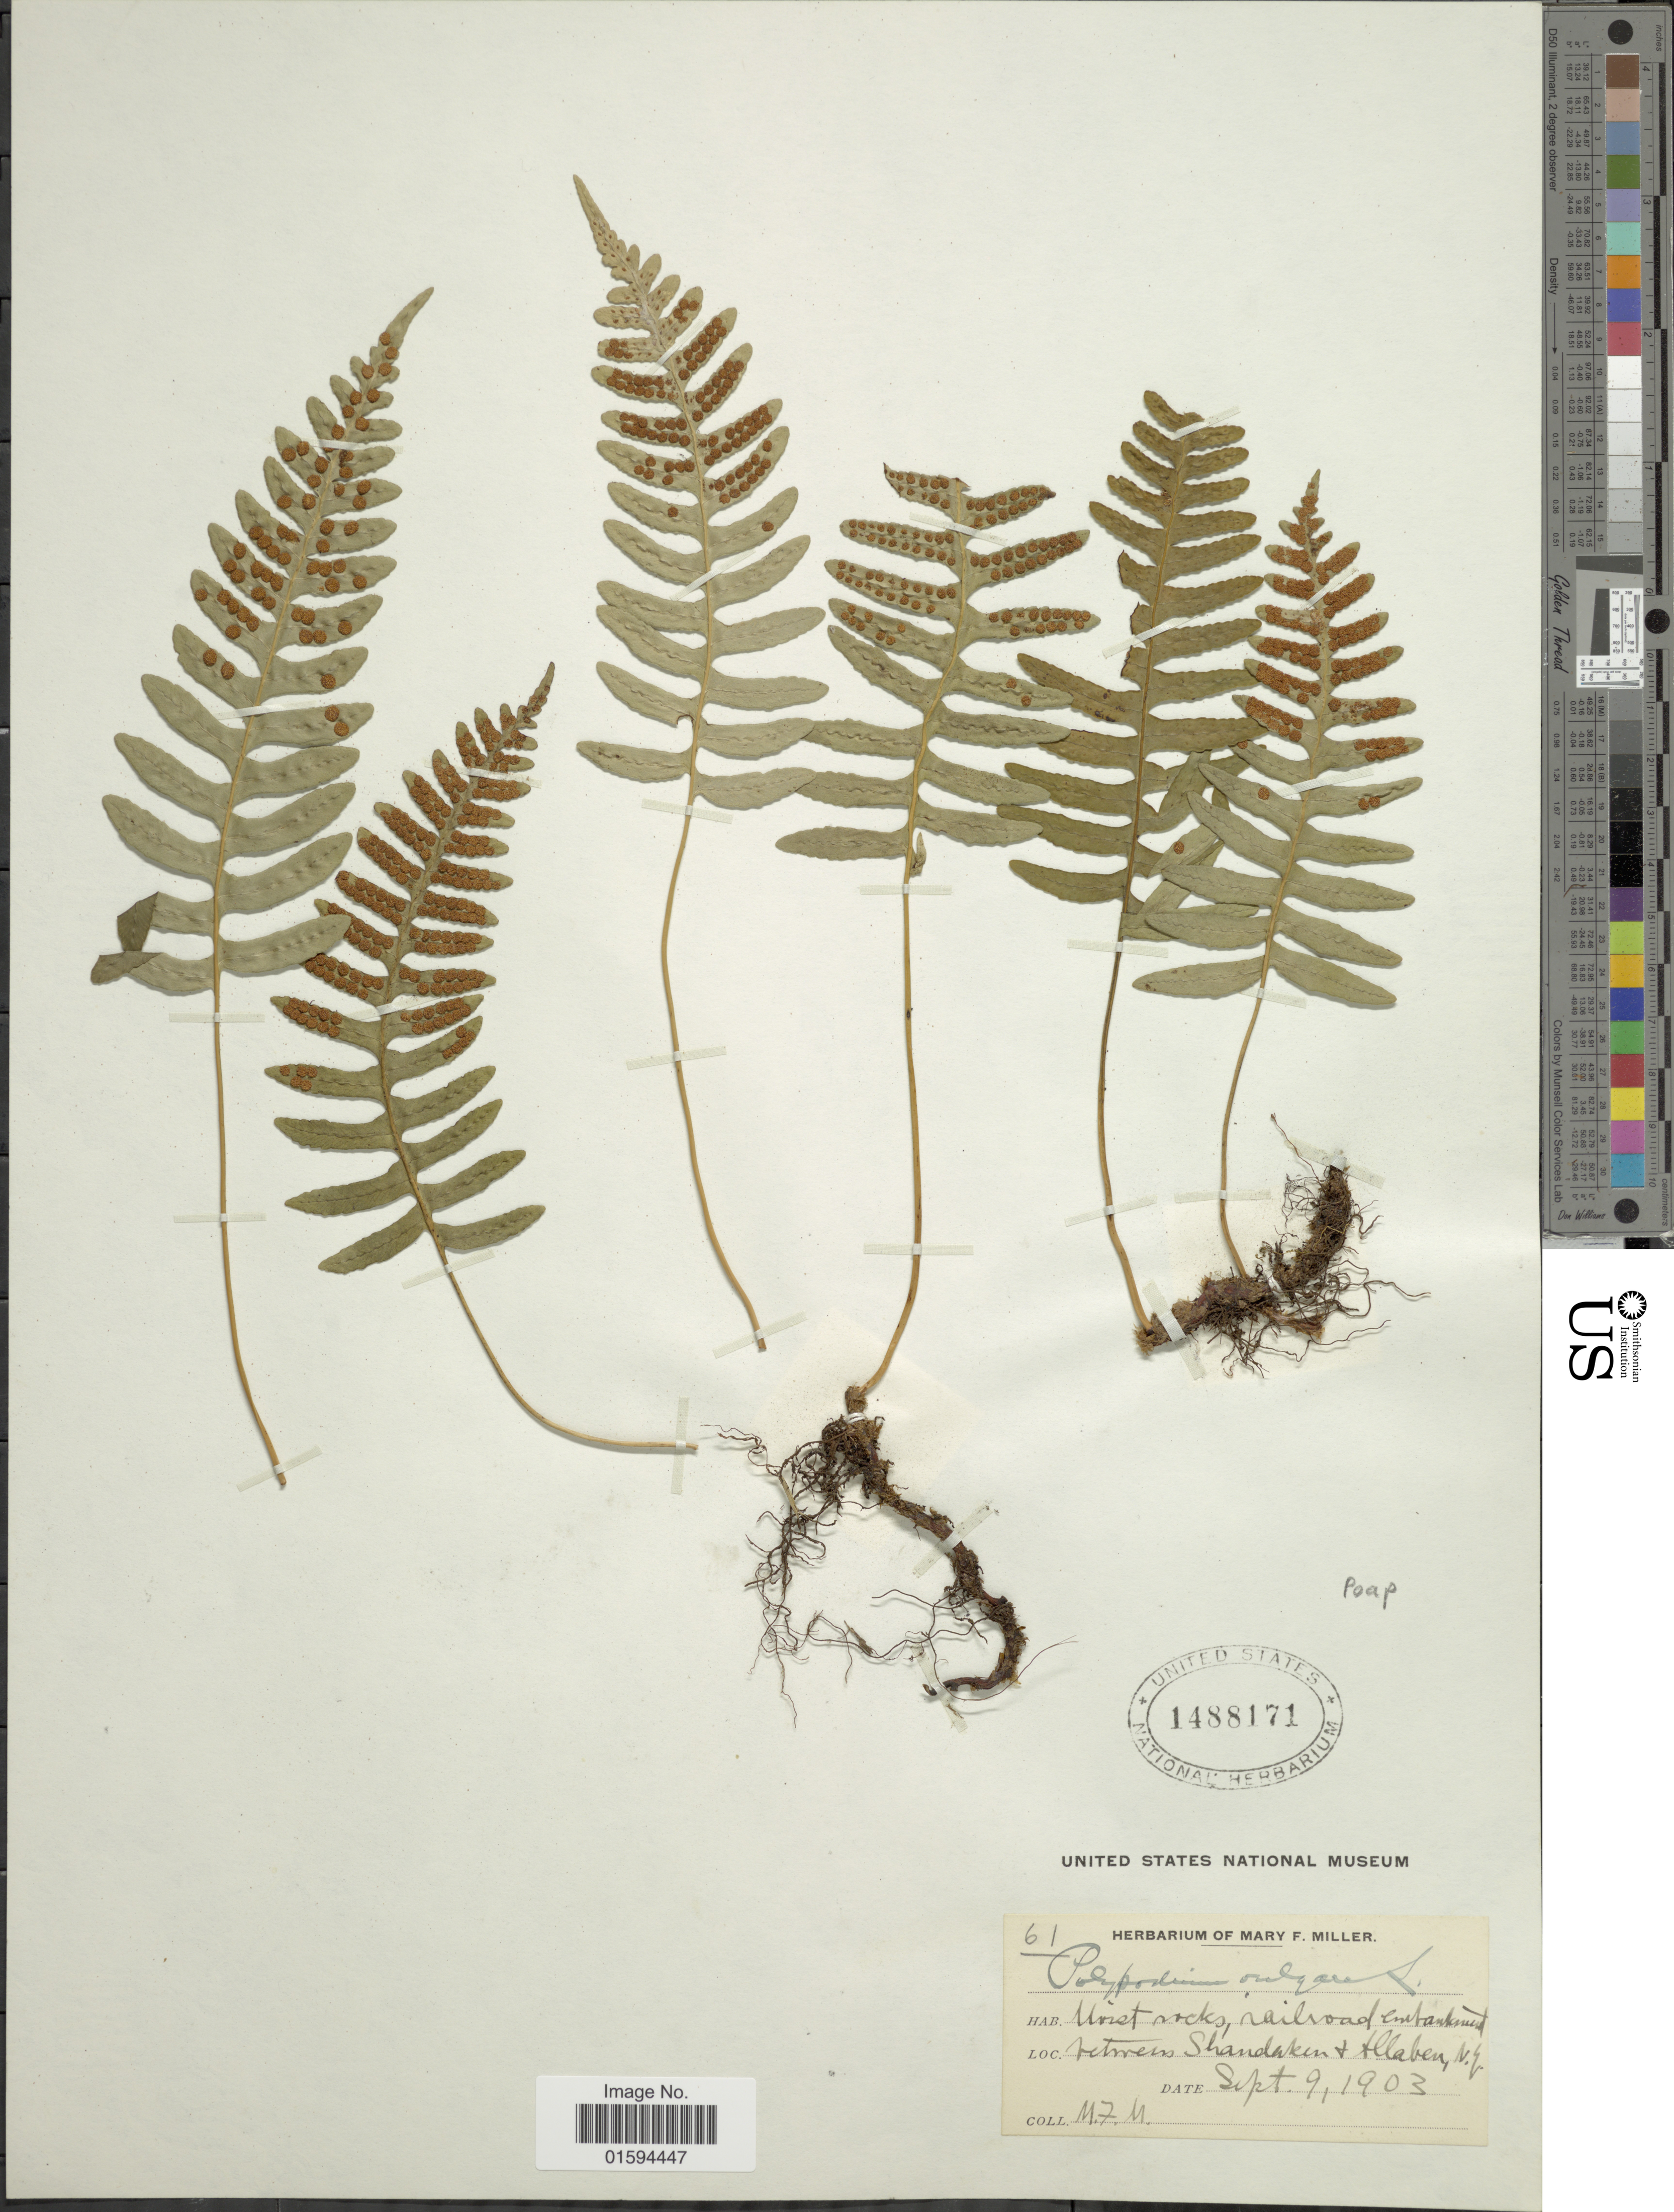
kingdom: Plantae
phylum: Tracheophyta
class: Polypodiopsida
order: Polypodiales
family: Polypodiaceae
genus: Polypodium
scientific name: Polypodium appalachianum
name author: Haufler & Windham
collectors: M. F. Miller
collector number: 61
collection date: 1903-09-09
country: United States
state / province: New York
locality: Between Shandaken + Allaben.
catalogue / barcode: US 1488171